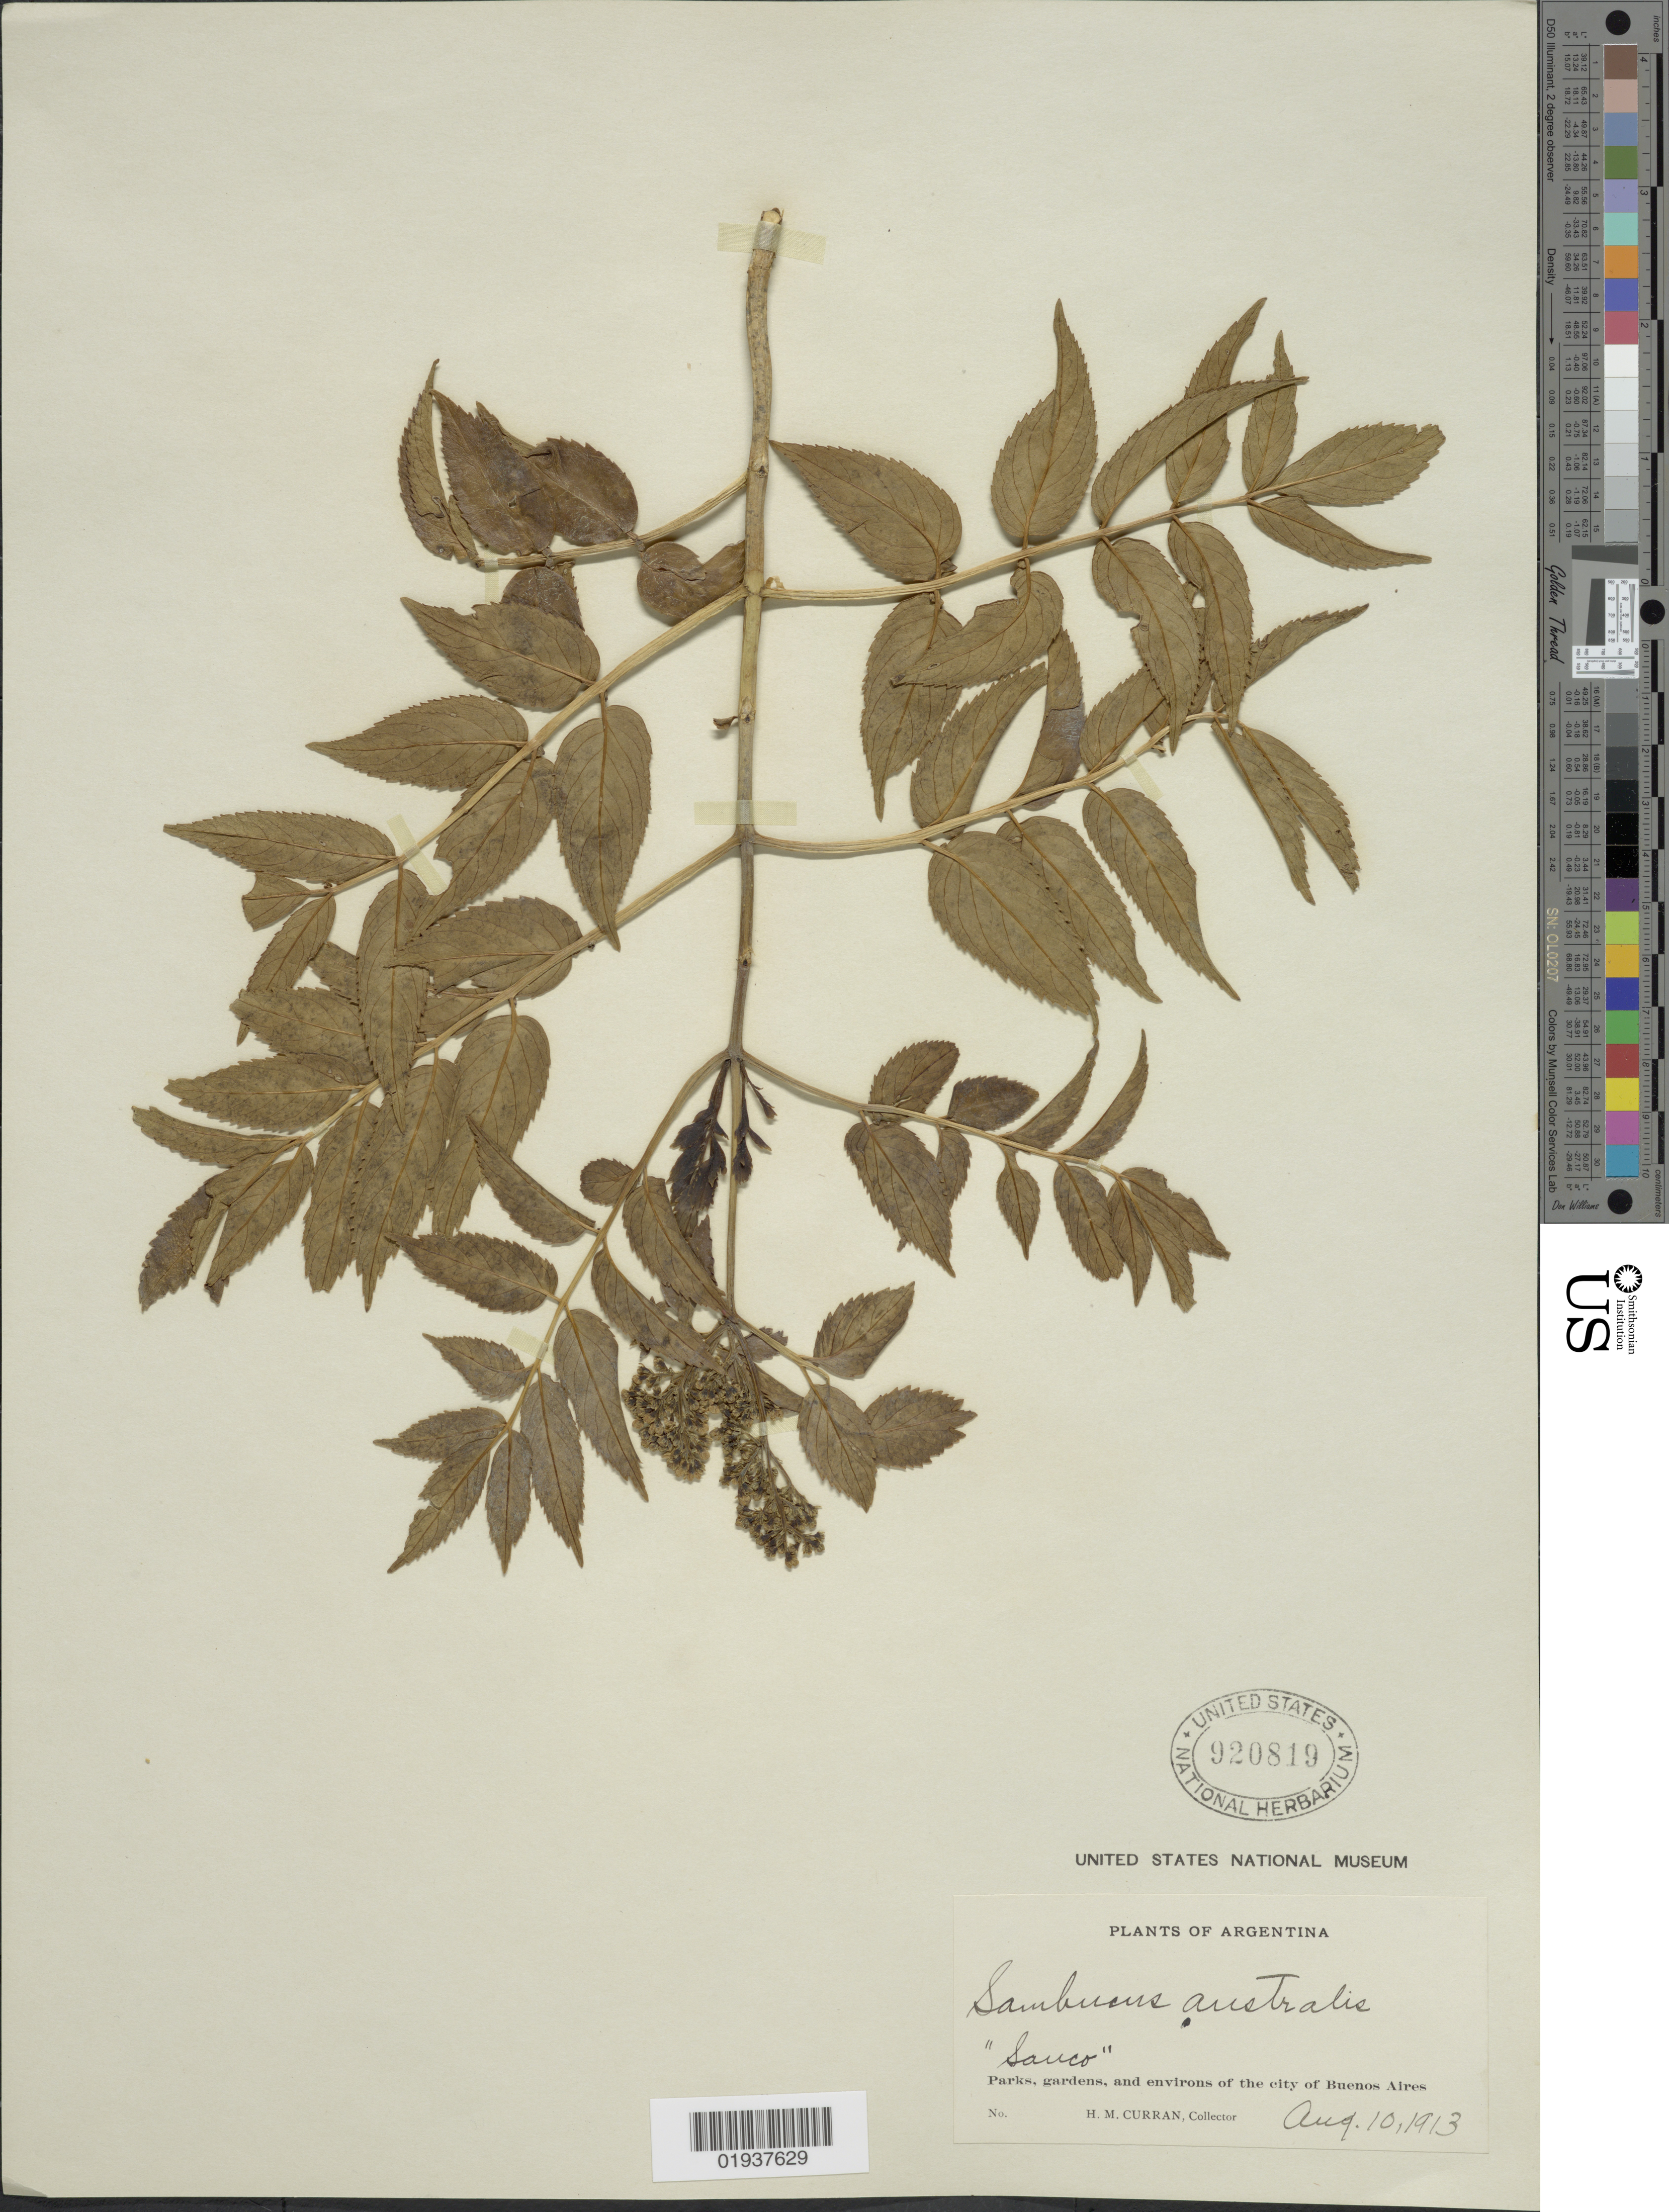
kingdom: Plantae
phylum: Tracheophyta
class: Magnoliopsida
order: Dipsacales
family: Viburnaceae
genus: Sambucus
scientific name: Sambucus australis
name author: Cham. & Schltdl.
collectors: H. M. Curran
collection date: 1913-08-10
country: Argentina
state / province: Buenos Aires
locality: Parks, gardens, and environs of the city of Buenos Aires.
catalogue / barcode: US 920819